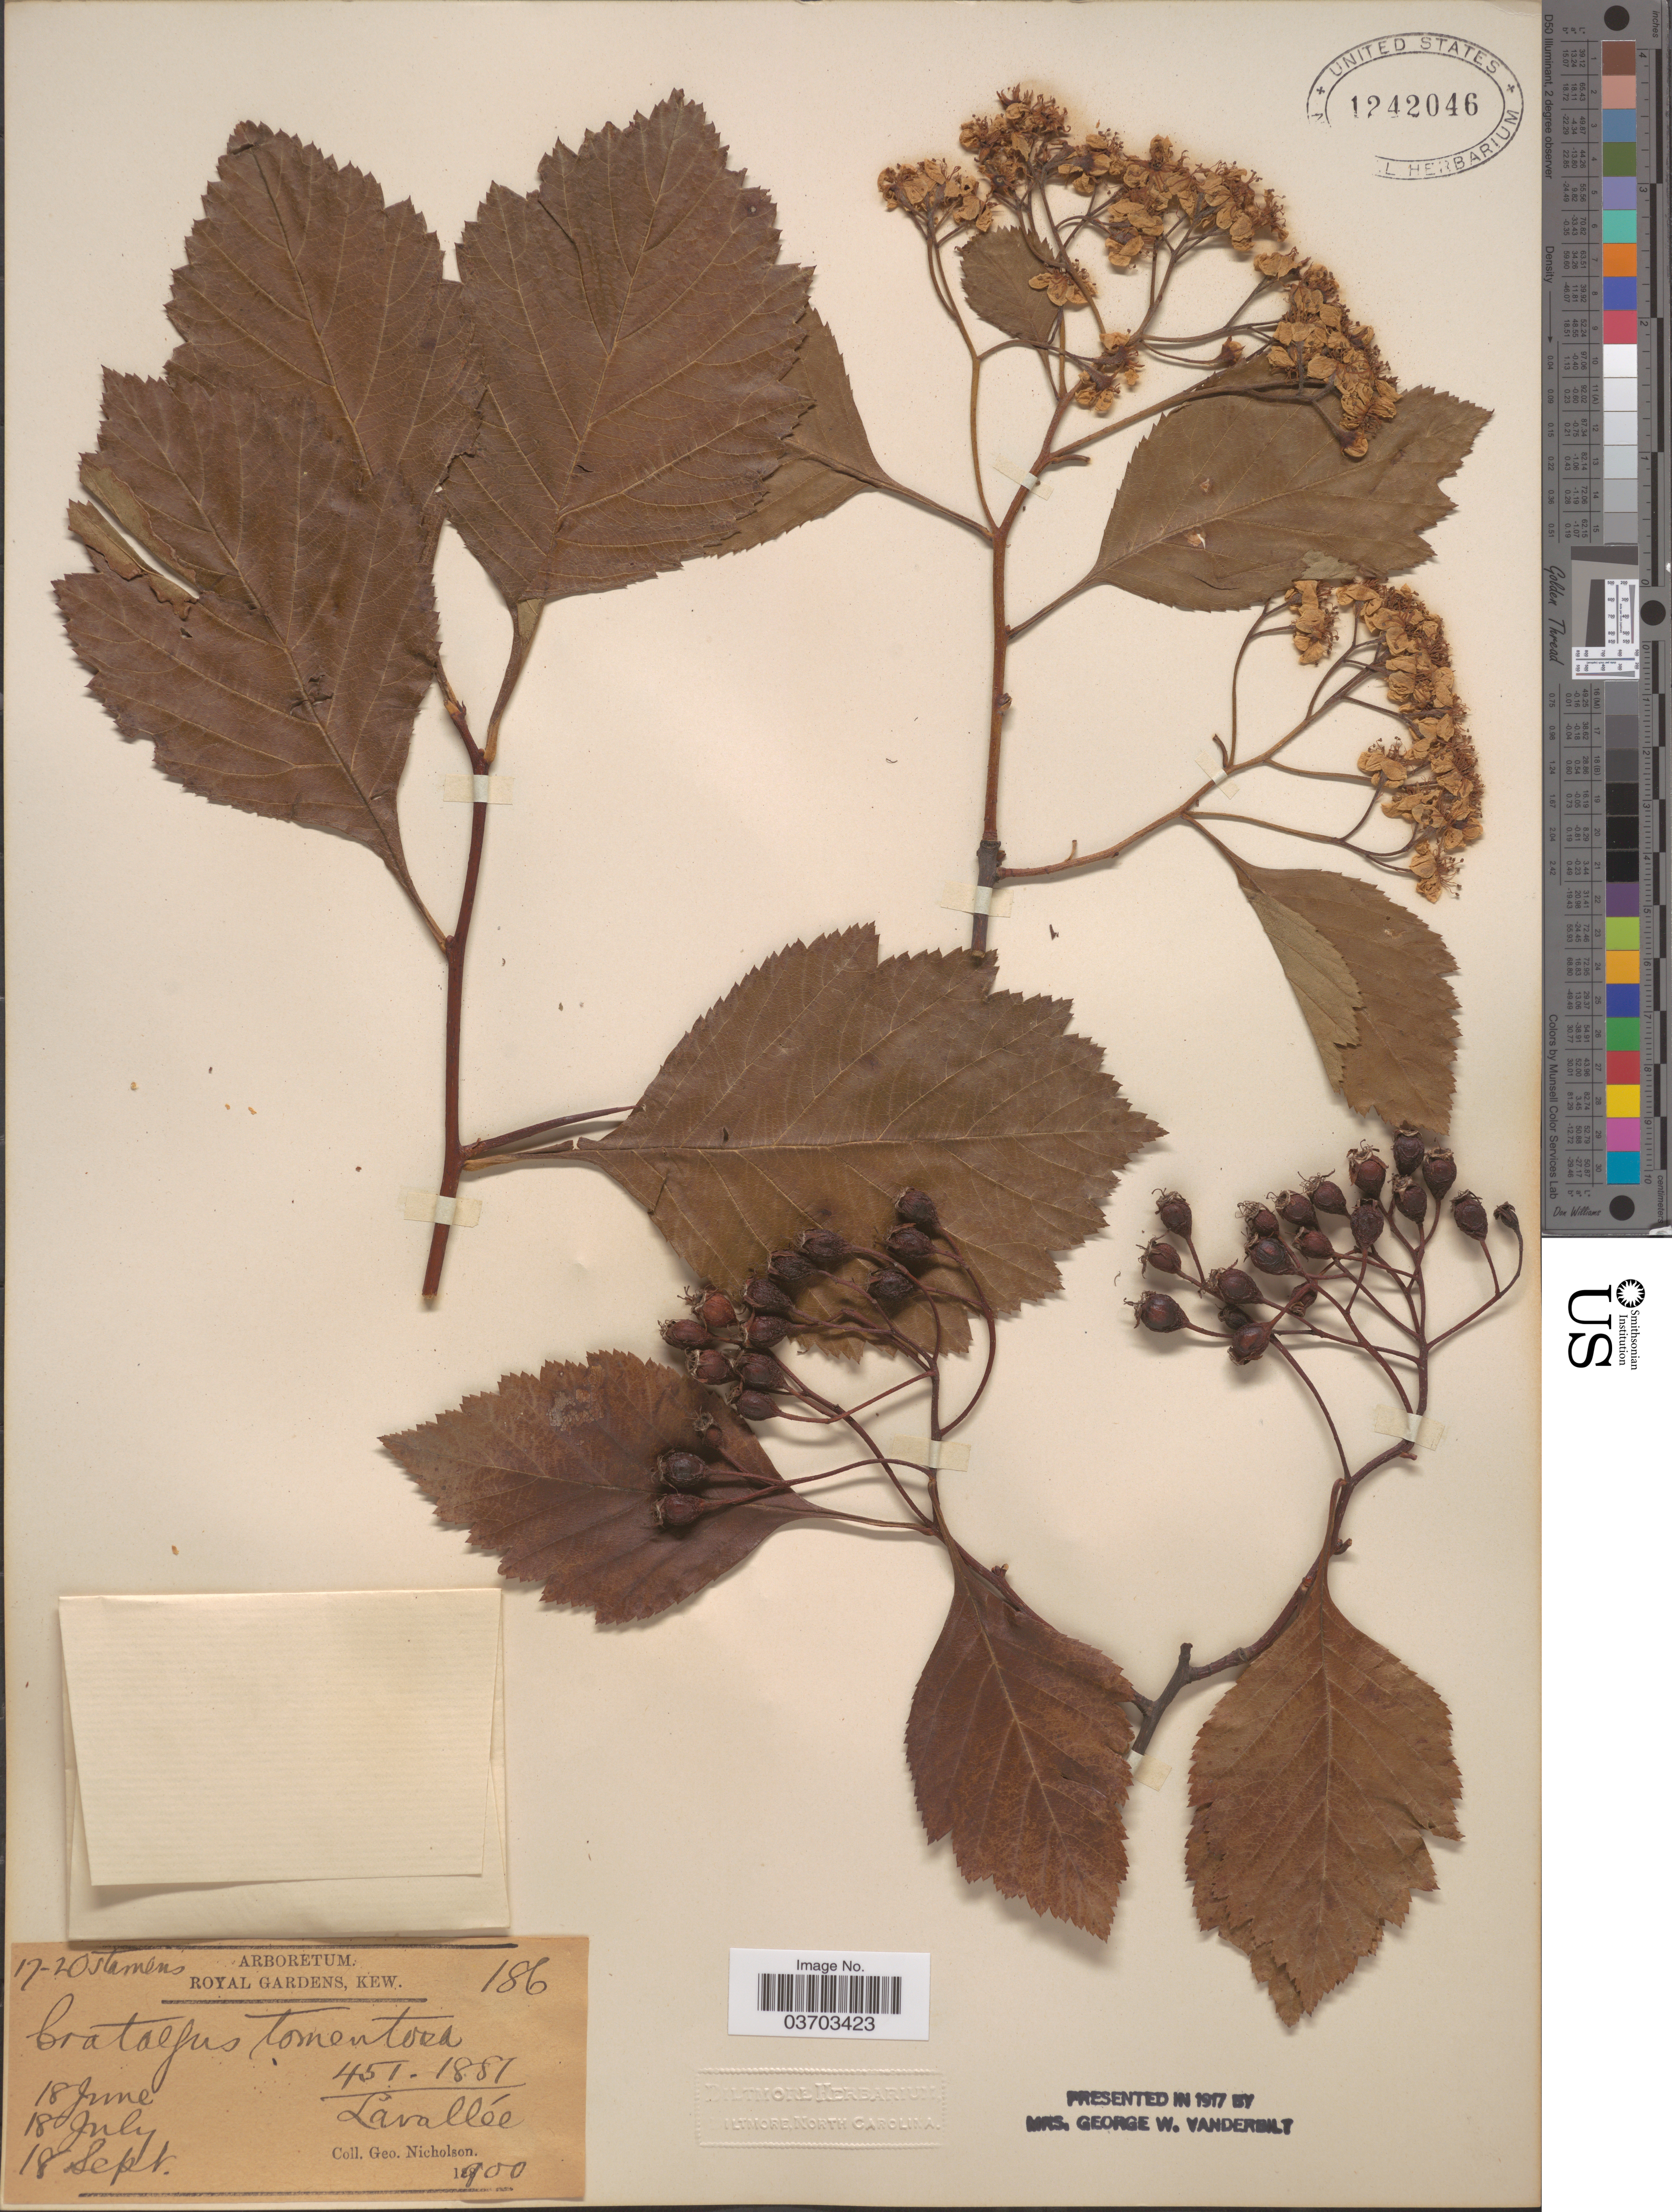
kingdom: Plantae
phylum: Tracheophyta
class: Magnoliopsida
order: Rosales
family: Rosaceae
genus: Crataegus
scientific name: Crataegus calpodendron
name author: (Ehrh.) Medik.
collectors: G. Nicholson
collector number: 186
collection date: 1900-06-18/1900-09-18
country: United Kingdom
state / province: England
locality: Arboretum Royal Gardens, Kew.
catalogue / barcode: US 1242046